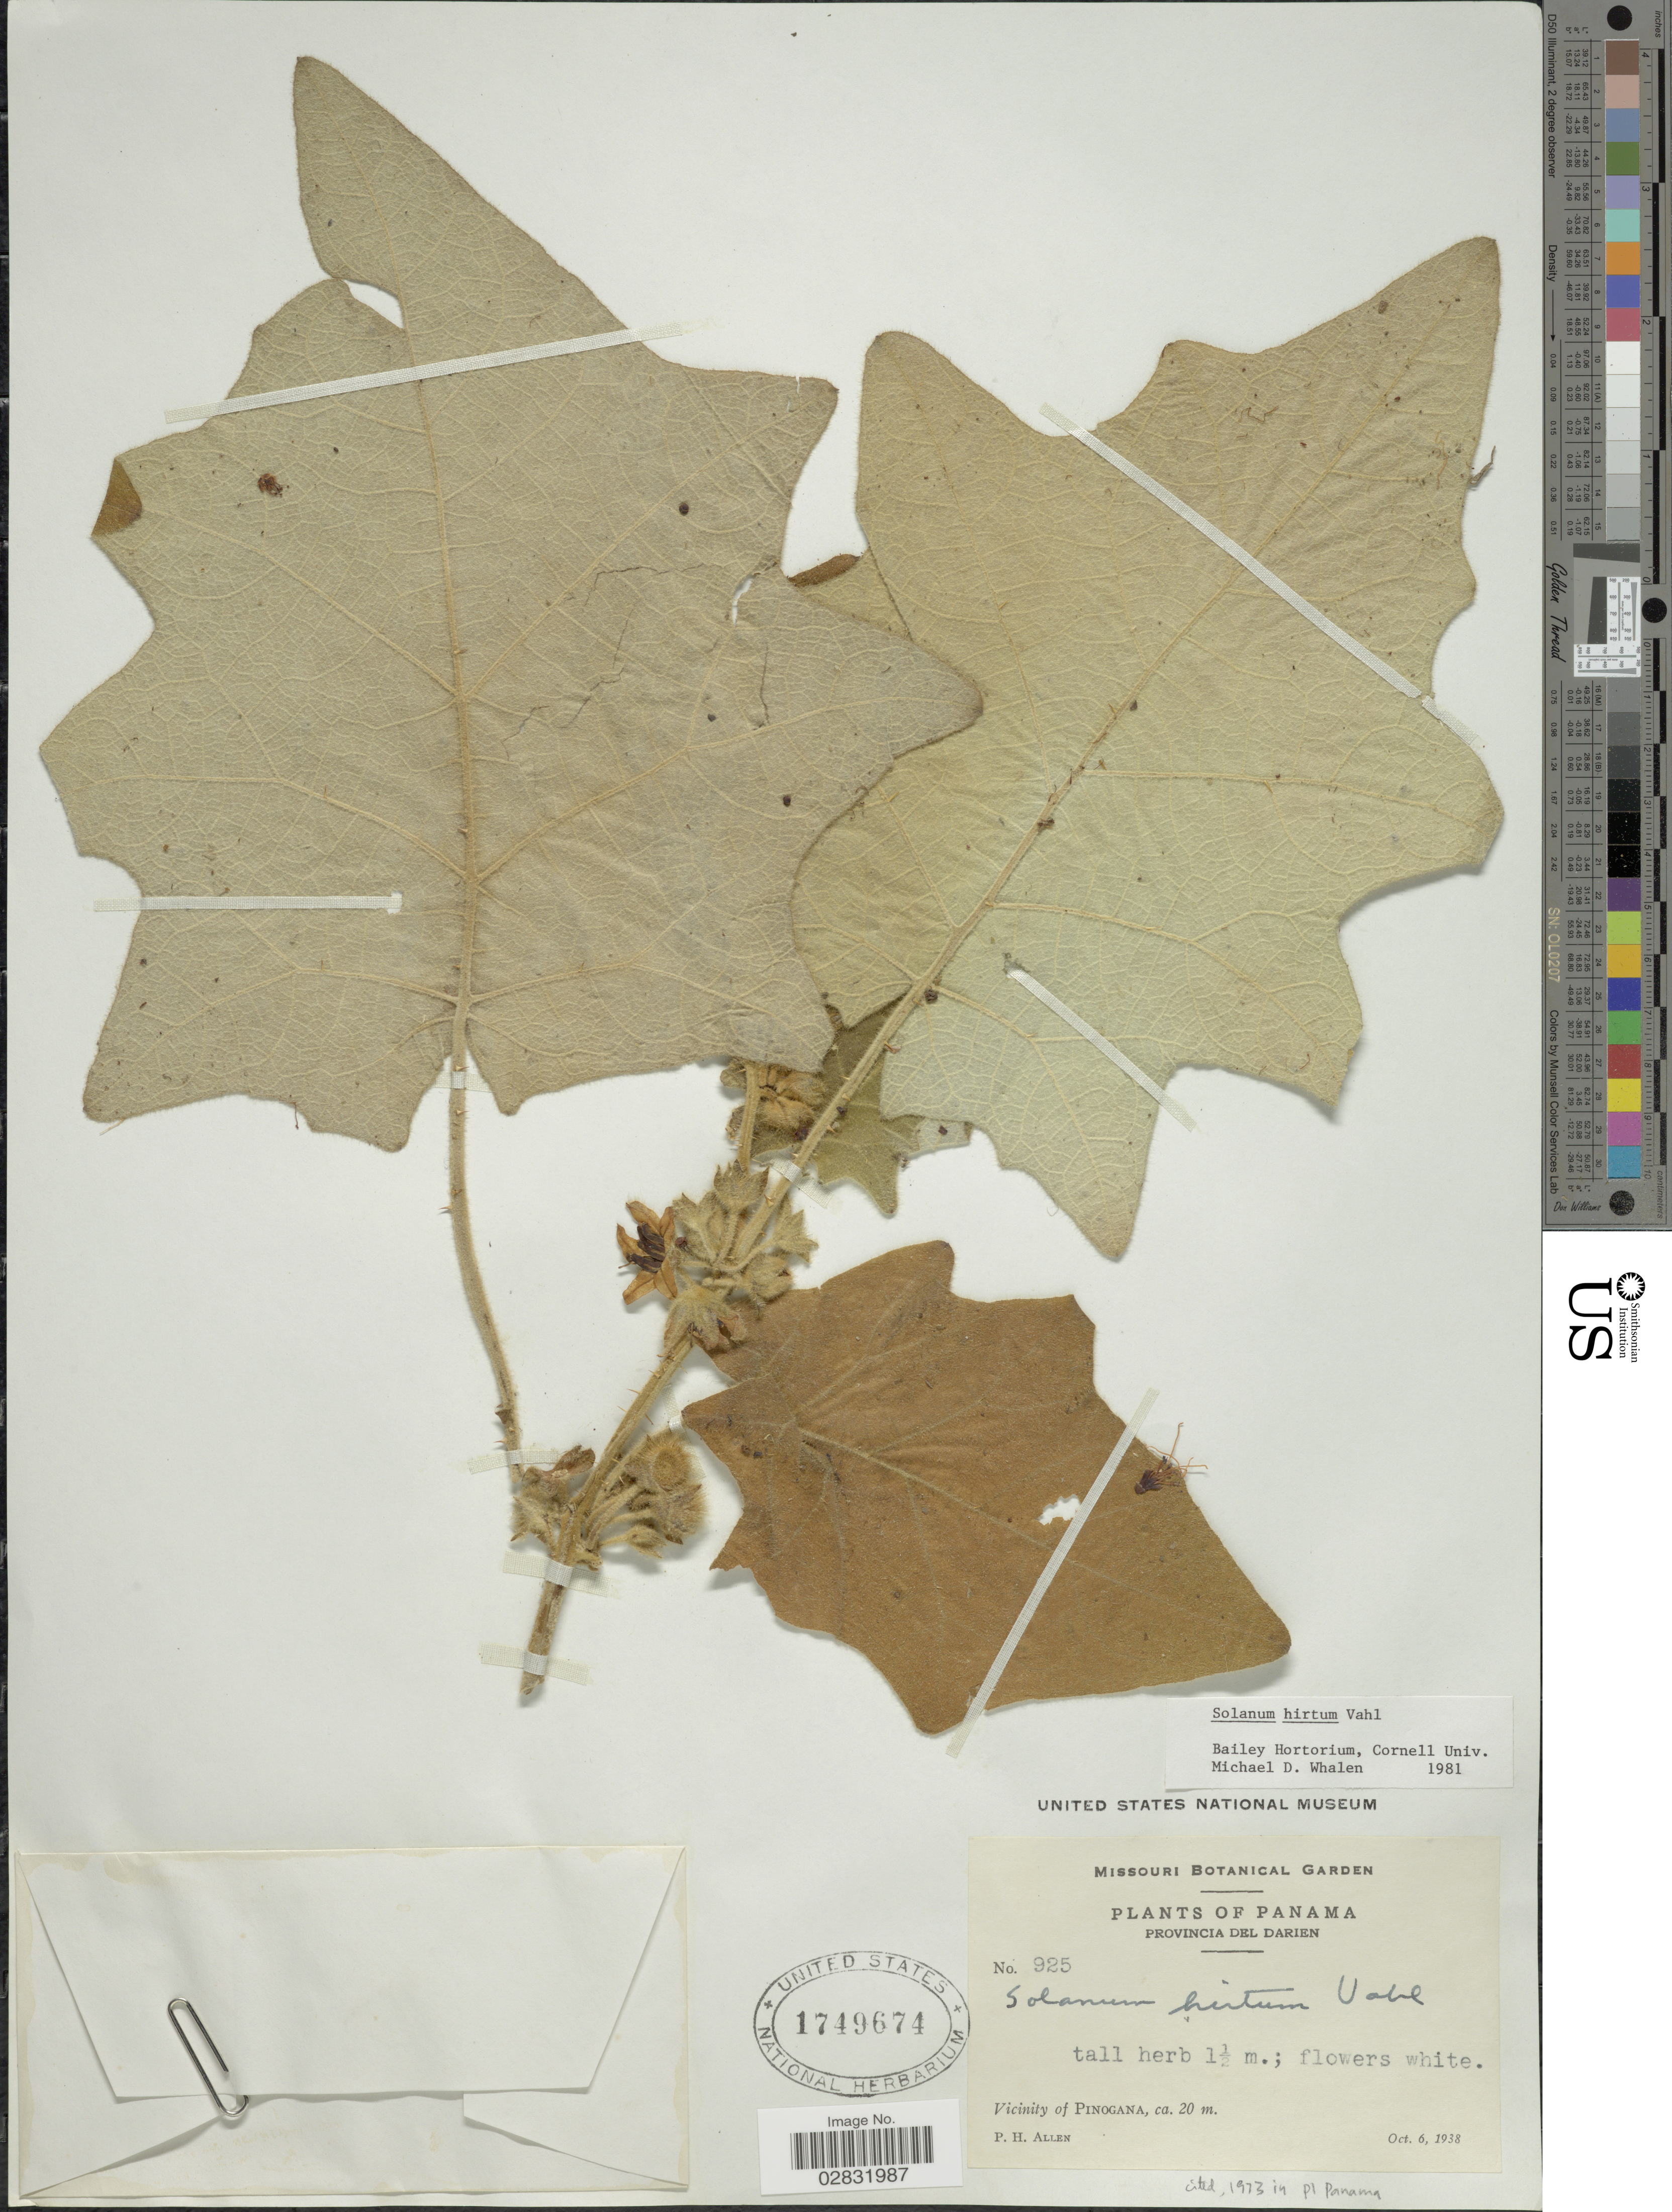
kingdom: Plantae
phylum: Tracheophyta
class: Magnoliopsida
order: Solanales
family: Solanaceae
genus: Solanum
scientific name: Solanum hirtum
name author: Vahl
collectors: P. H. Allen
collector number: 925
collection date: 1938-10-06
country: Panama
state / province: Darién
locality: Provincia del Darien. Vicinity of Pinogana.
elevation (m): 20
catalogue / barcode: US 1749674